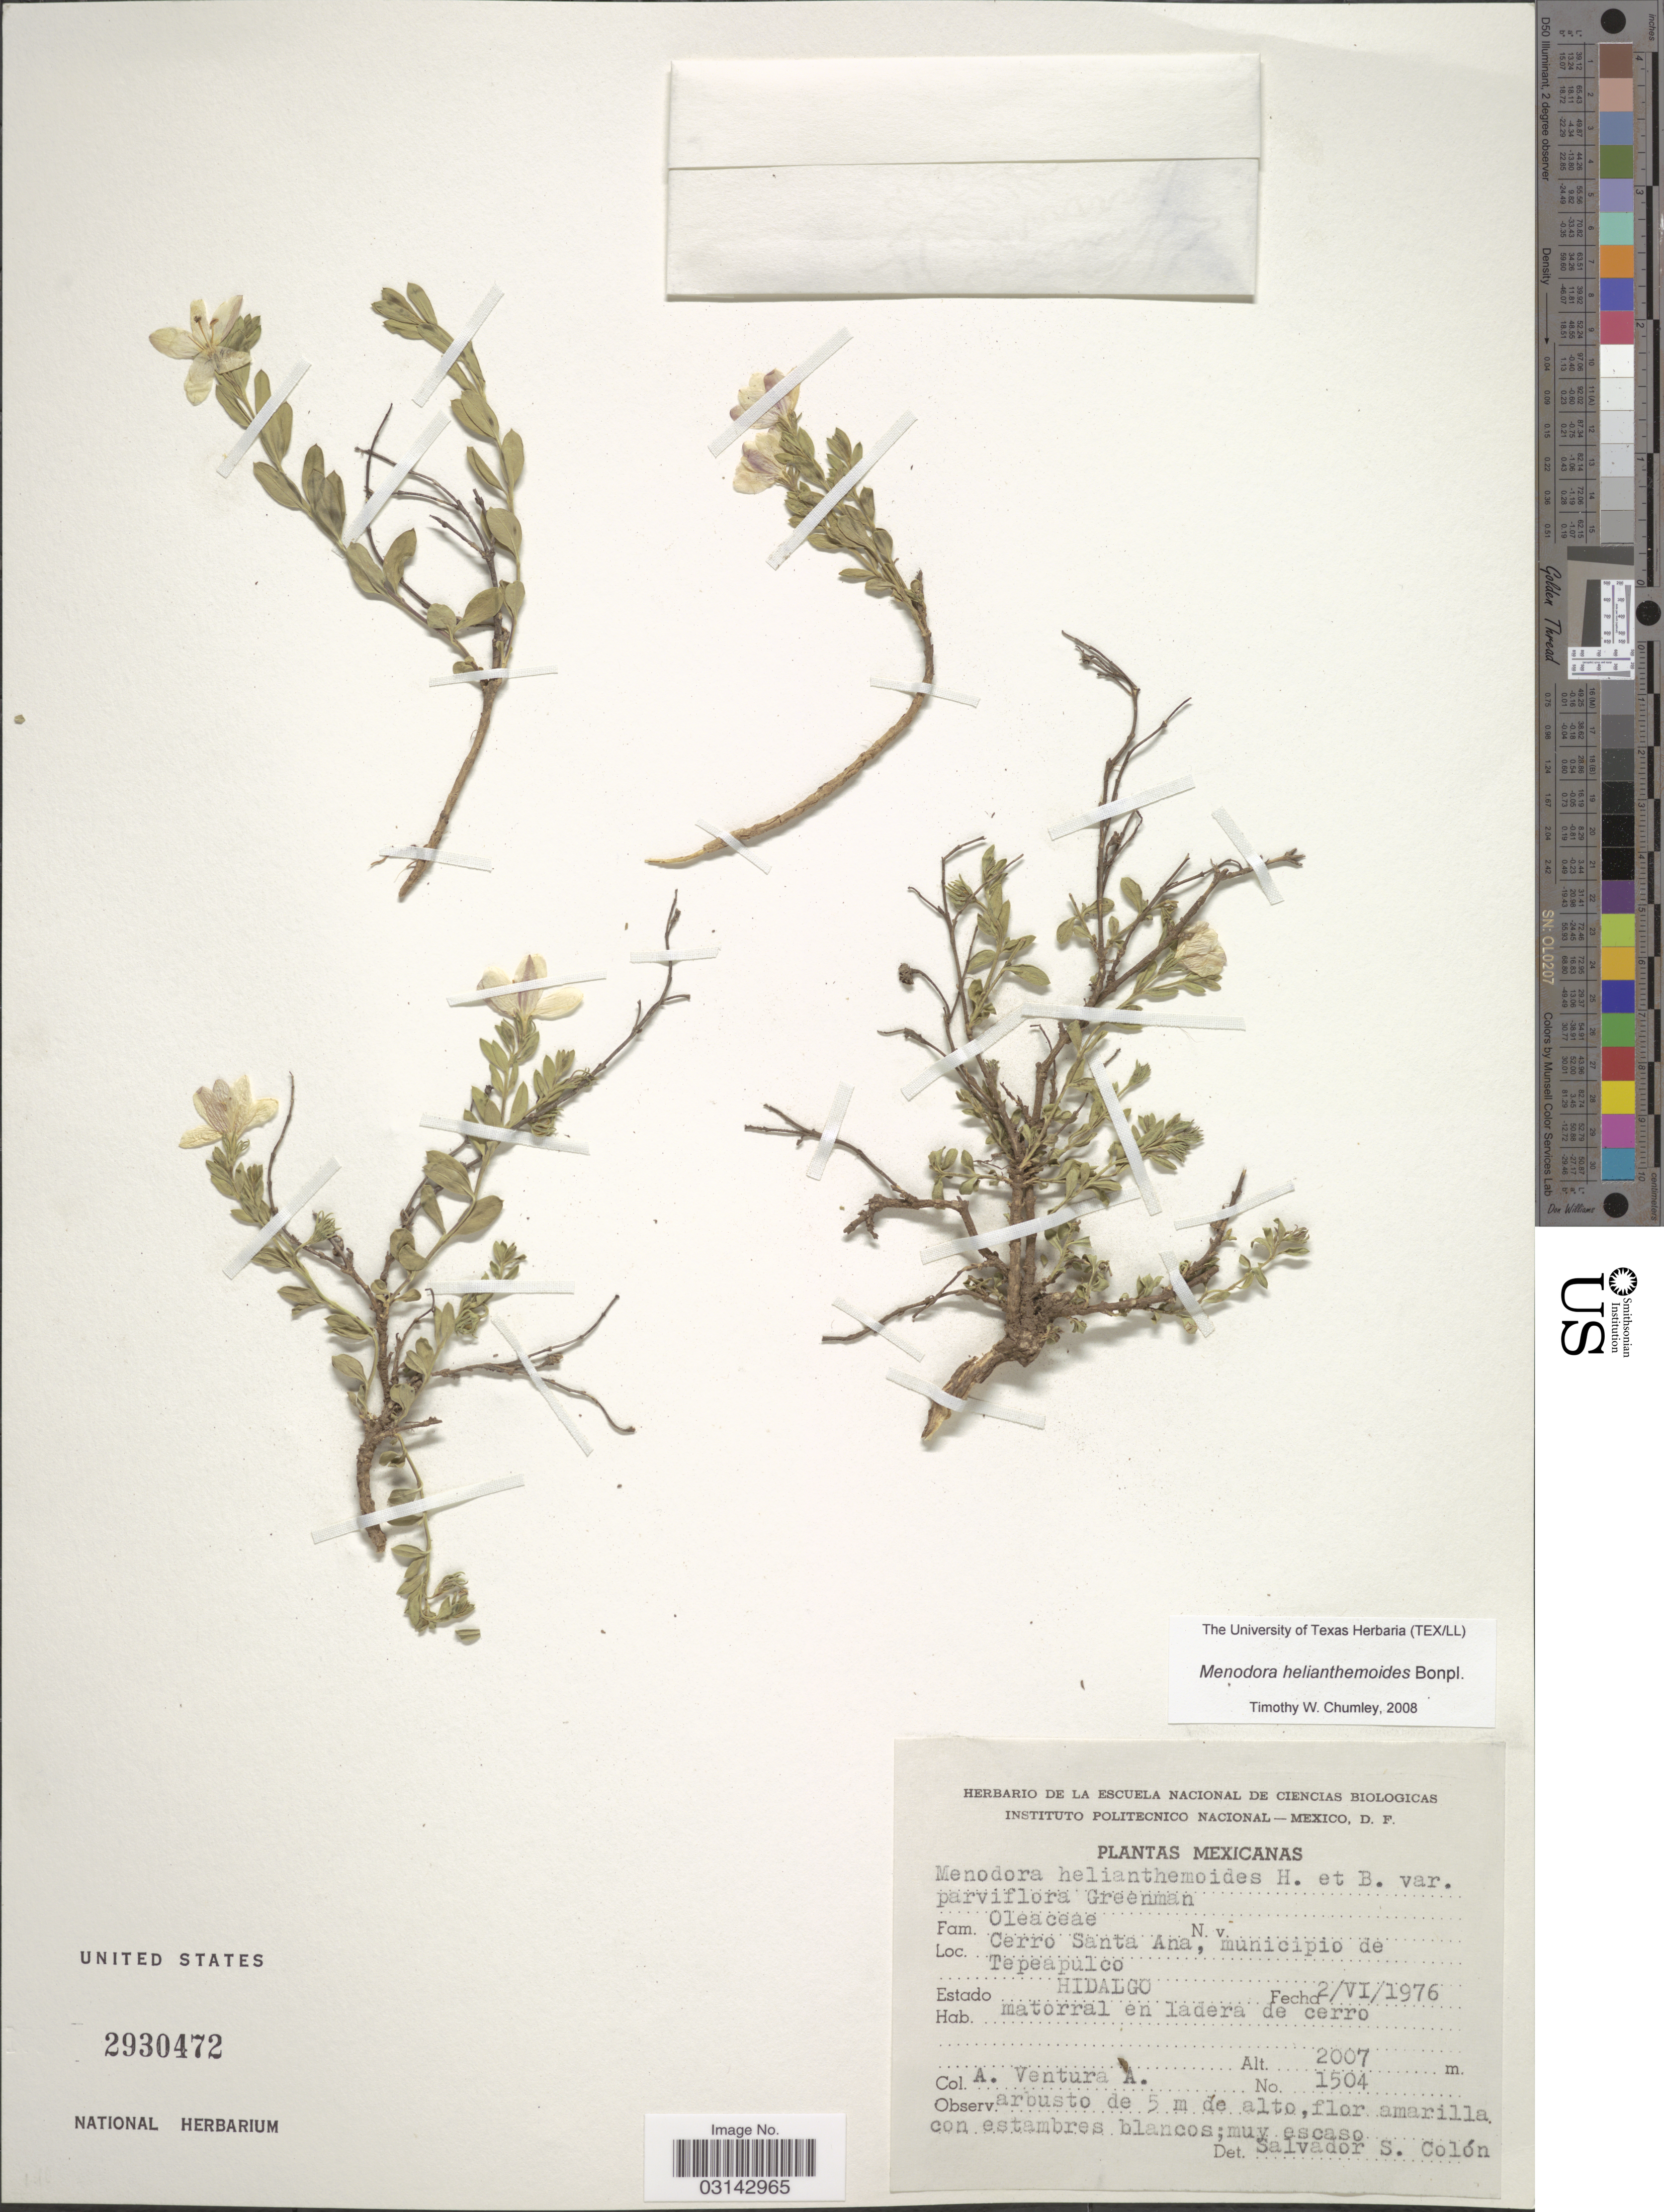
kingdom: Plantae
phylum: Tracheophyta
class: Magnoliopsida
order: Lamiales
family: Oleaceae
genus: Menodora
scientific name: Menodora helianthemoides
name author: Bonpl.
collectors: A. Ventura A.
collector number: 1504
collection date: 1976-06-02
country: Mexico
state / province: Hidalgo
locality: Cerro Santa Ana, municipio de Tepeapulco.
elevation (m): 2007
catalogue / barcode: US 2930472